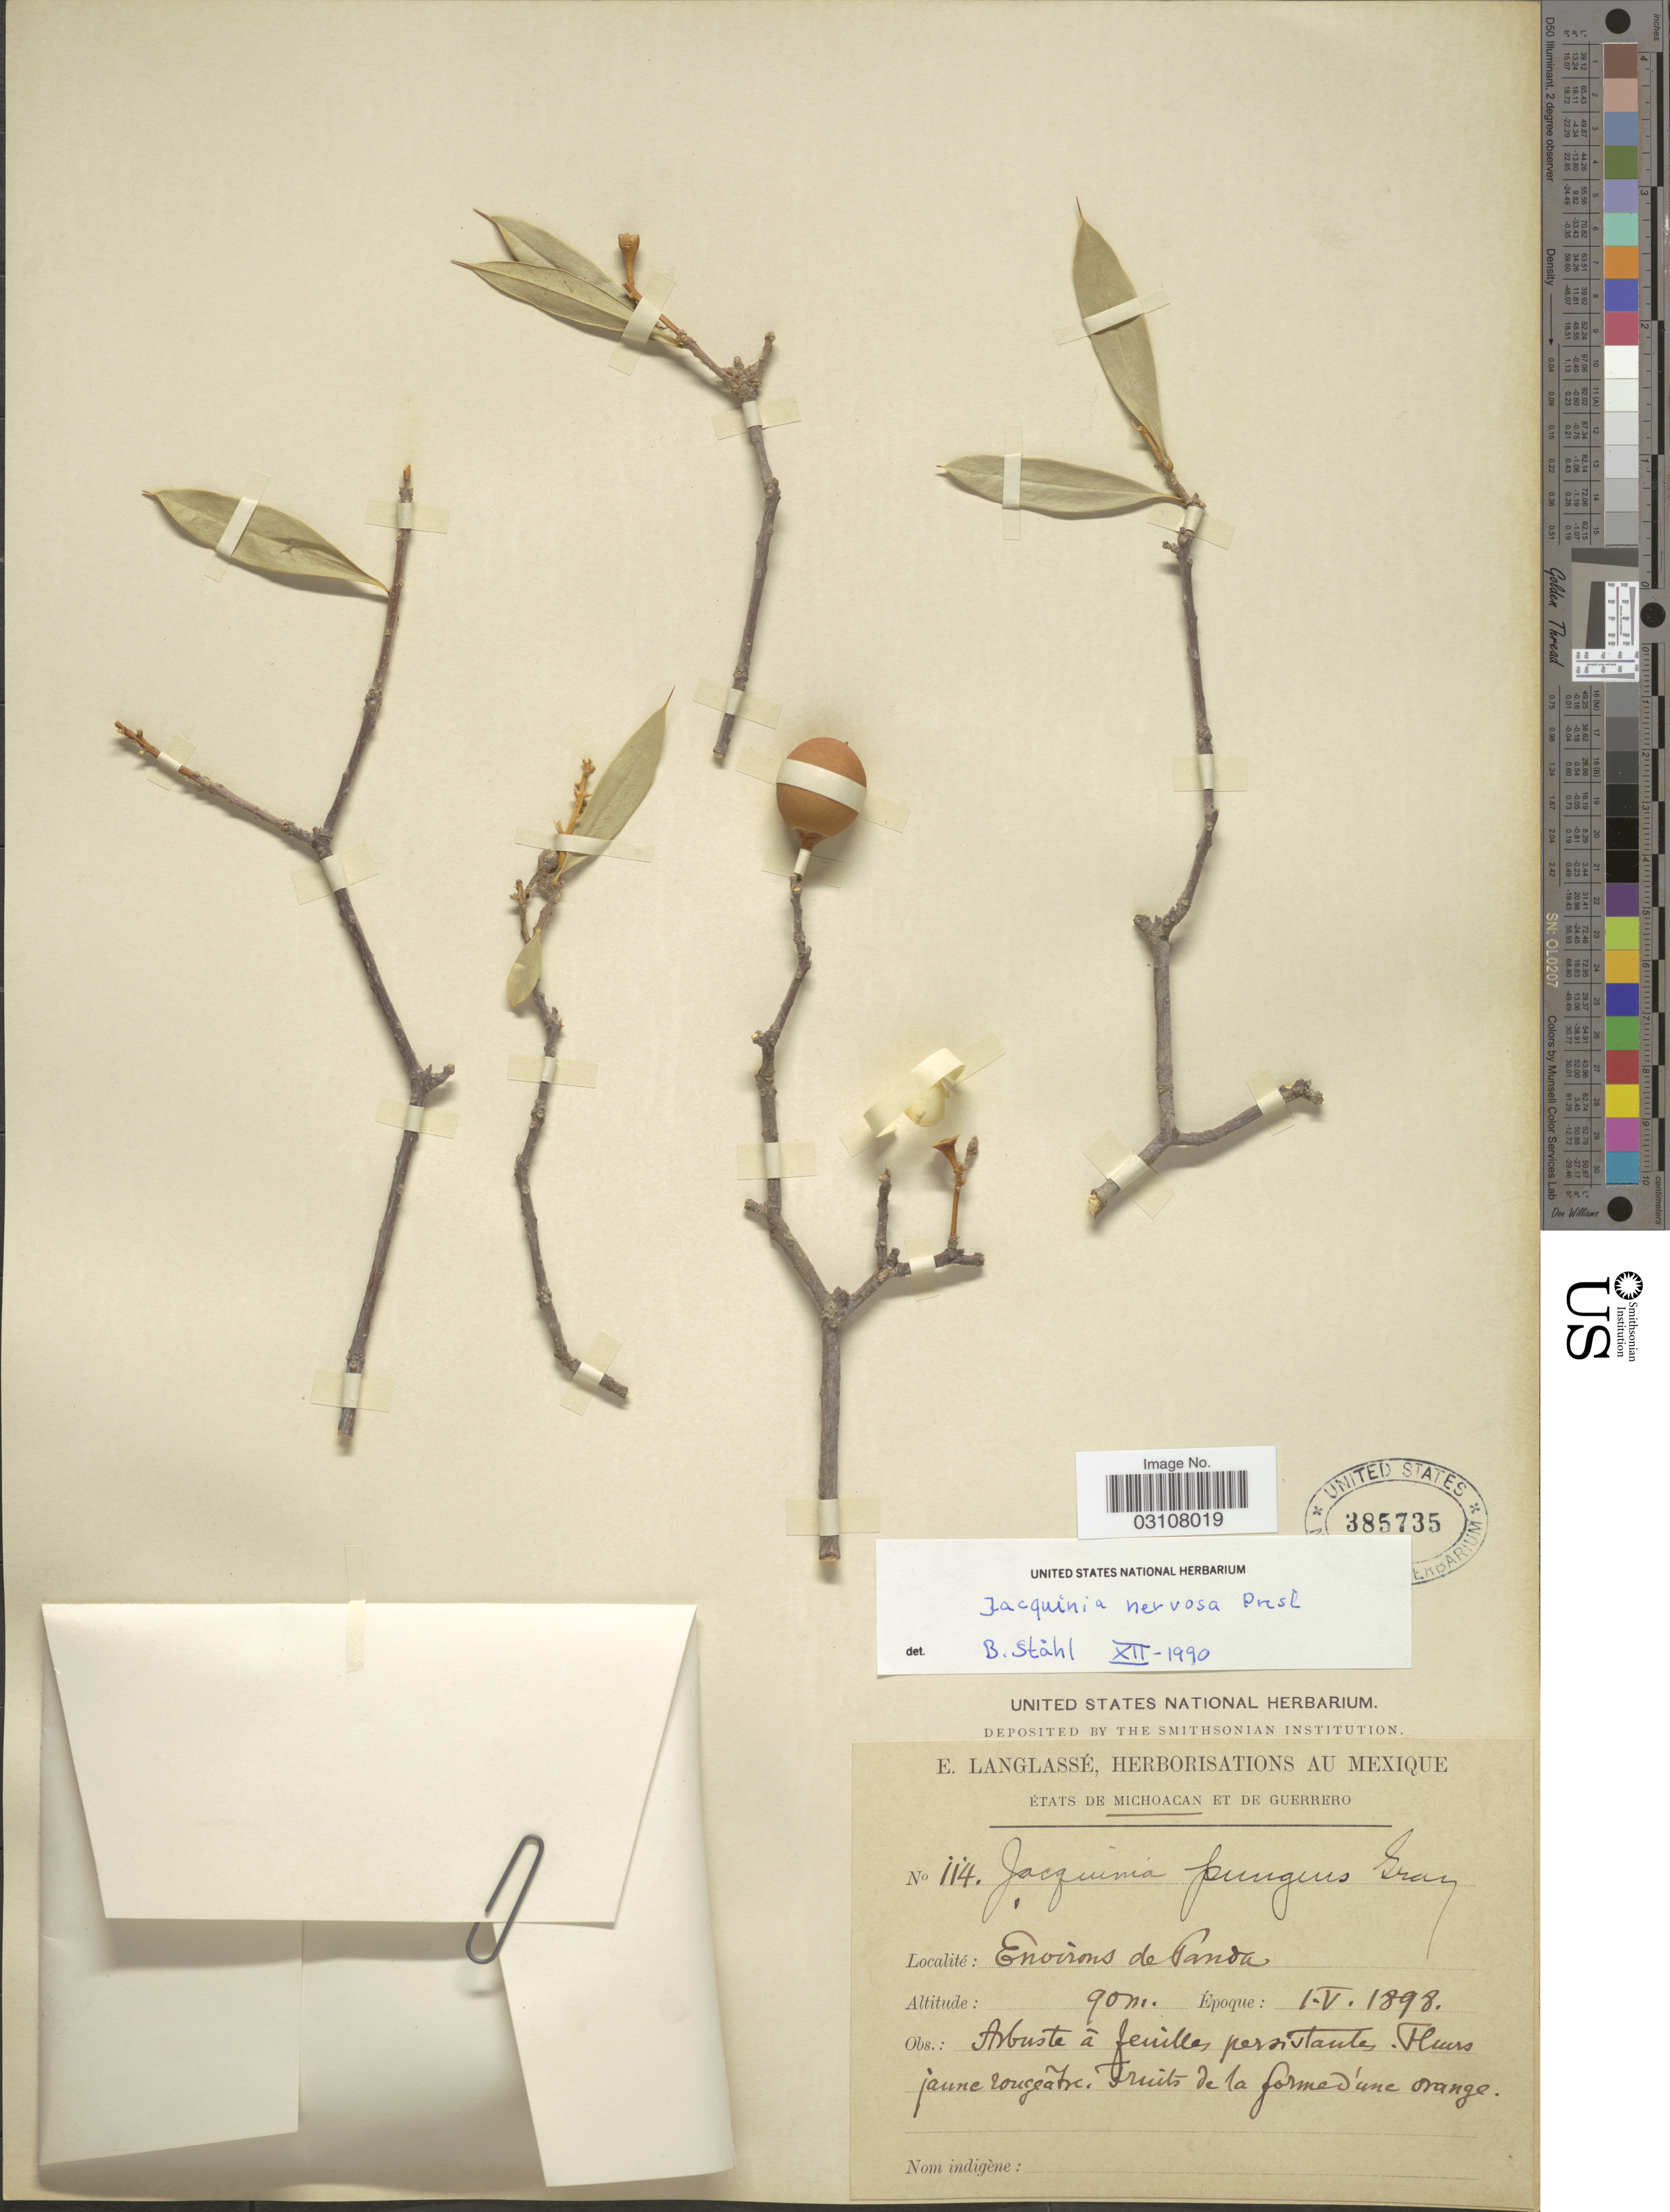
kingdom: Plantae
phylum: Tracheophyta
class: Magnoliopsida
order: Ericales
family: Primulaceae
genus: Jacquinia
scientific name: Jacquinia nervosa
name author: C. Presl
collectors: E. Langlassé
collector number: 114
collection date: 1898-05-01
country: Mexico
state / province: Michoacán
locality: Environs de Panda.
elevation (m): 90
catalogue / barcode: US 385735